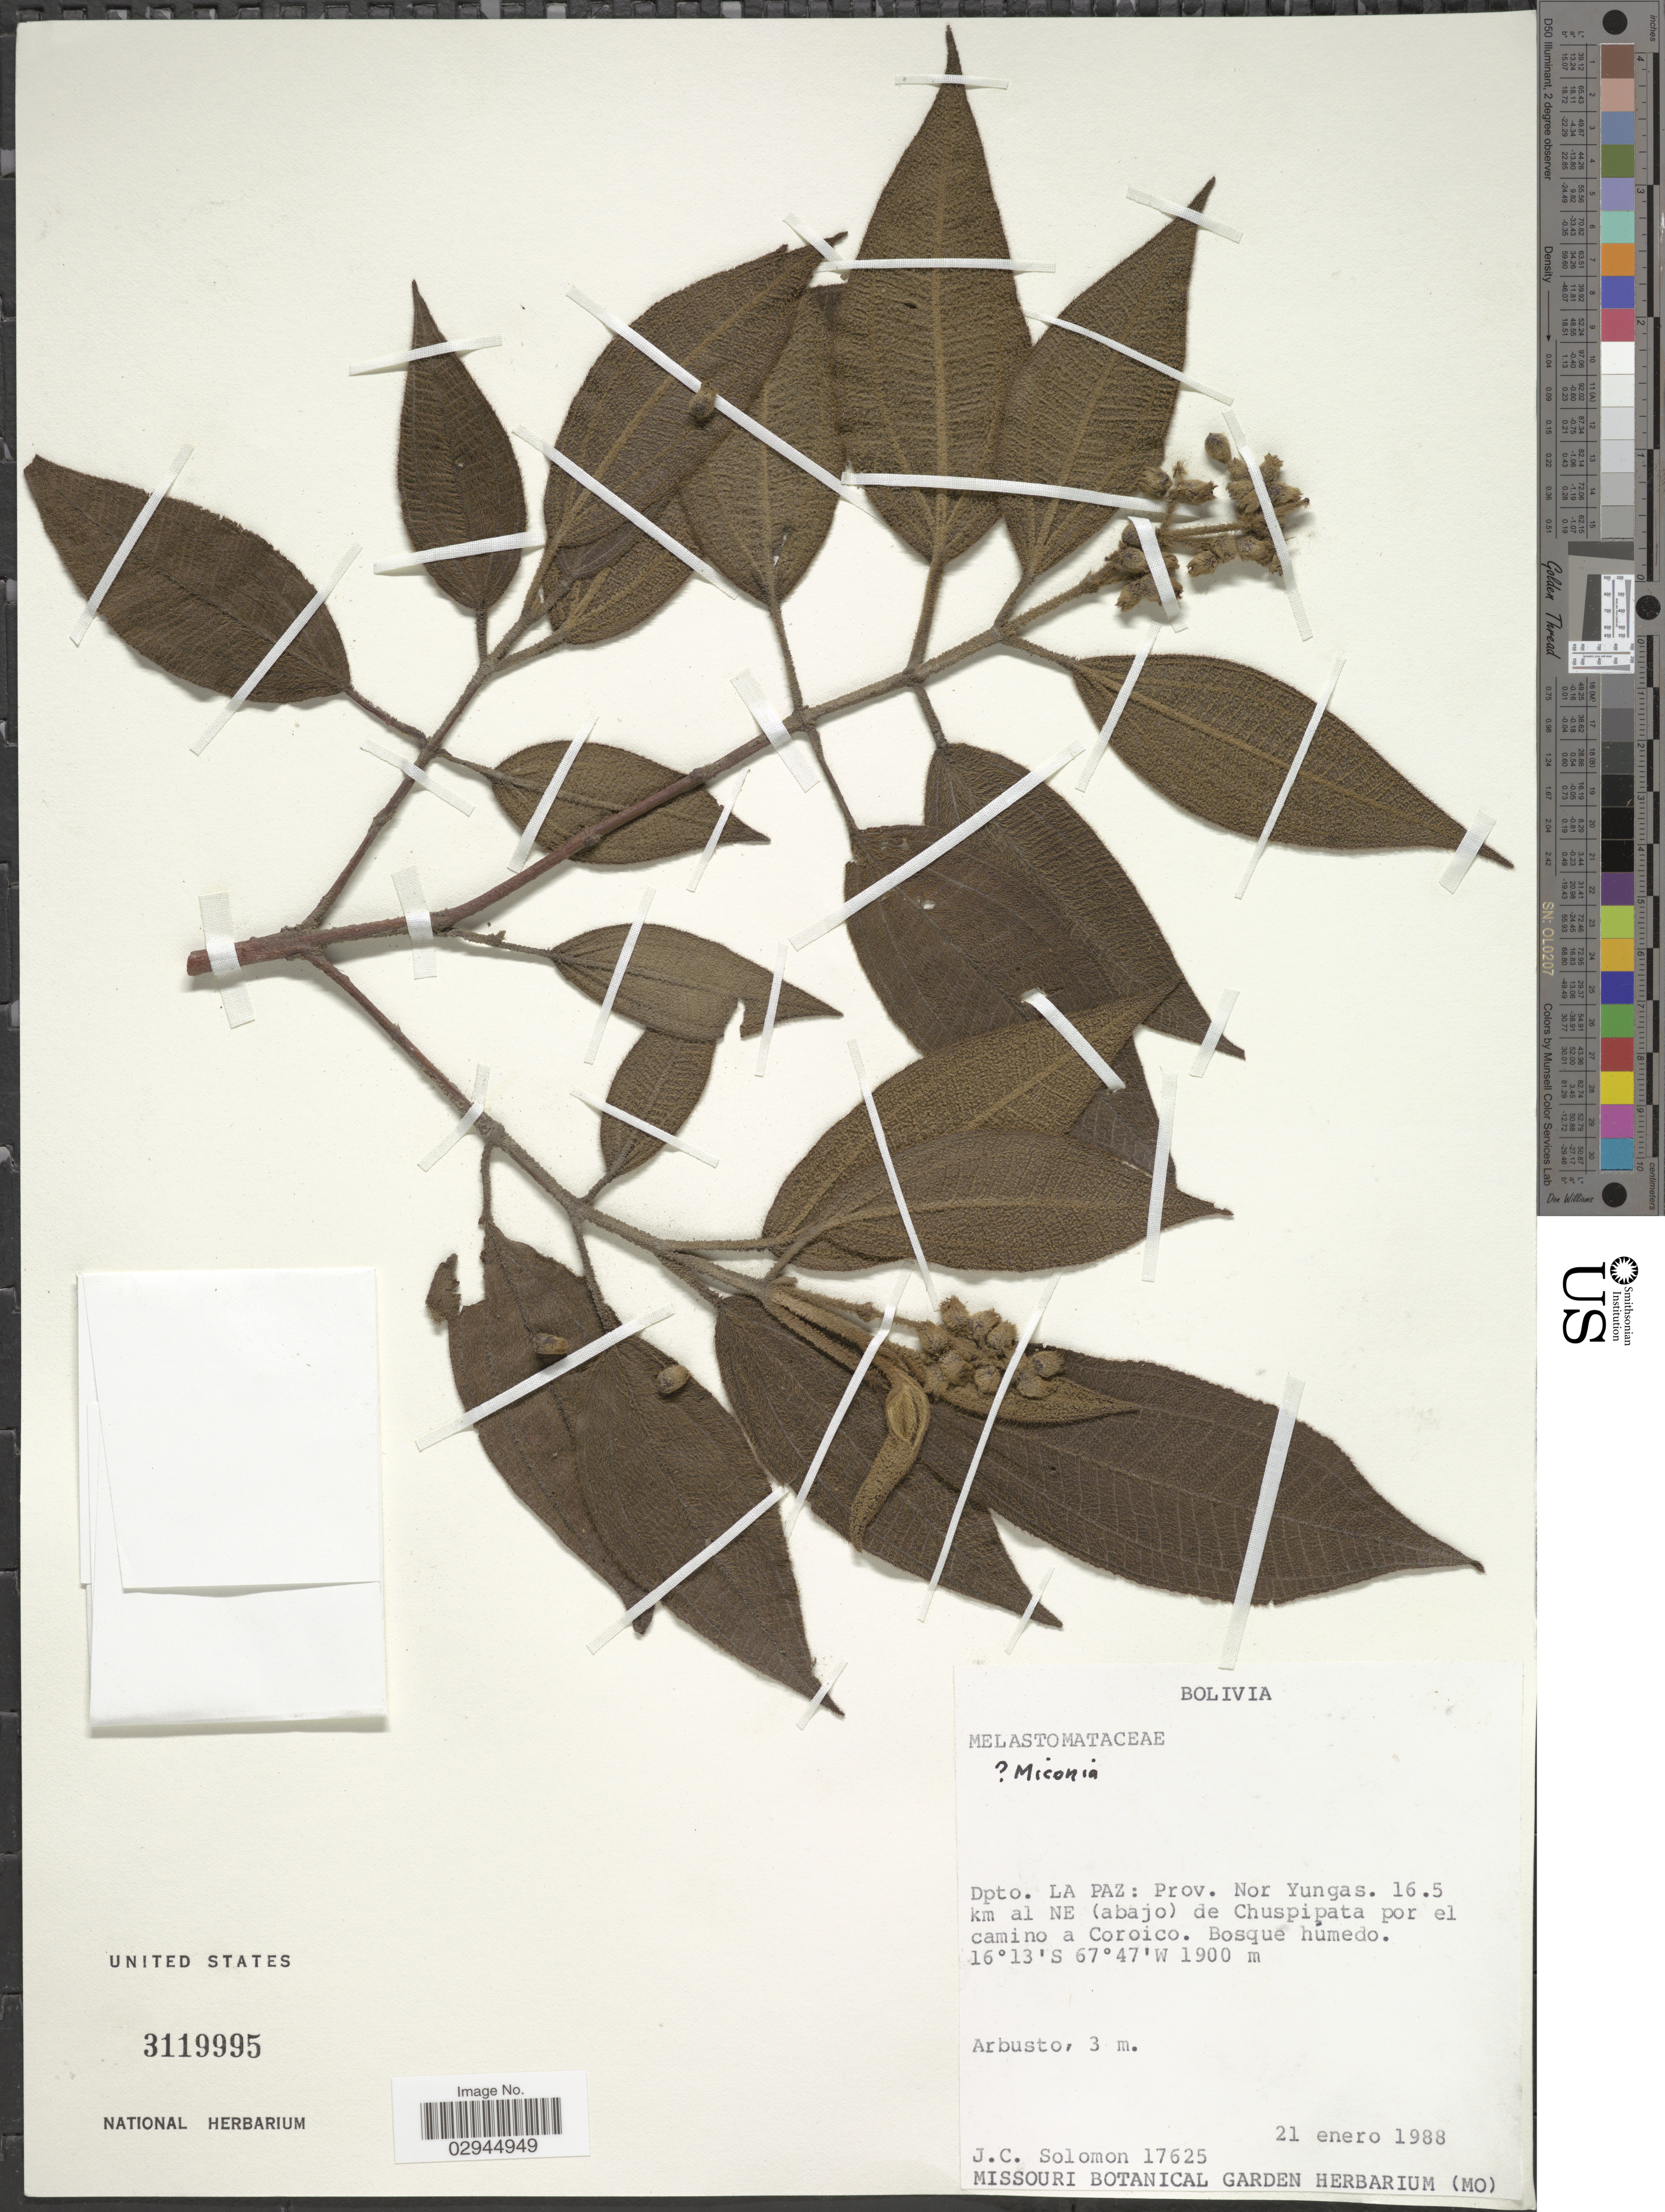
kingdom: Plantae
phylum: Tracheophyta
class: Magnoliopsida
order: Myrtales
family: Melastomataceae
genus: Miconia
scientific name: Miconia sp.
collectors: J. C. Solomon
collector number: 17625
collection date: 1988-01-21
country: Bolivia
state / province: La Paz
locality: Dpto. La Paz: Prov. Nor Yungas. 16.5 km a NE (abajo) de Chuspipata por el camino a Coroico.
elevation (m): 1900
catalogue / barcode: US 3119995